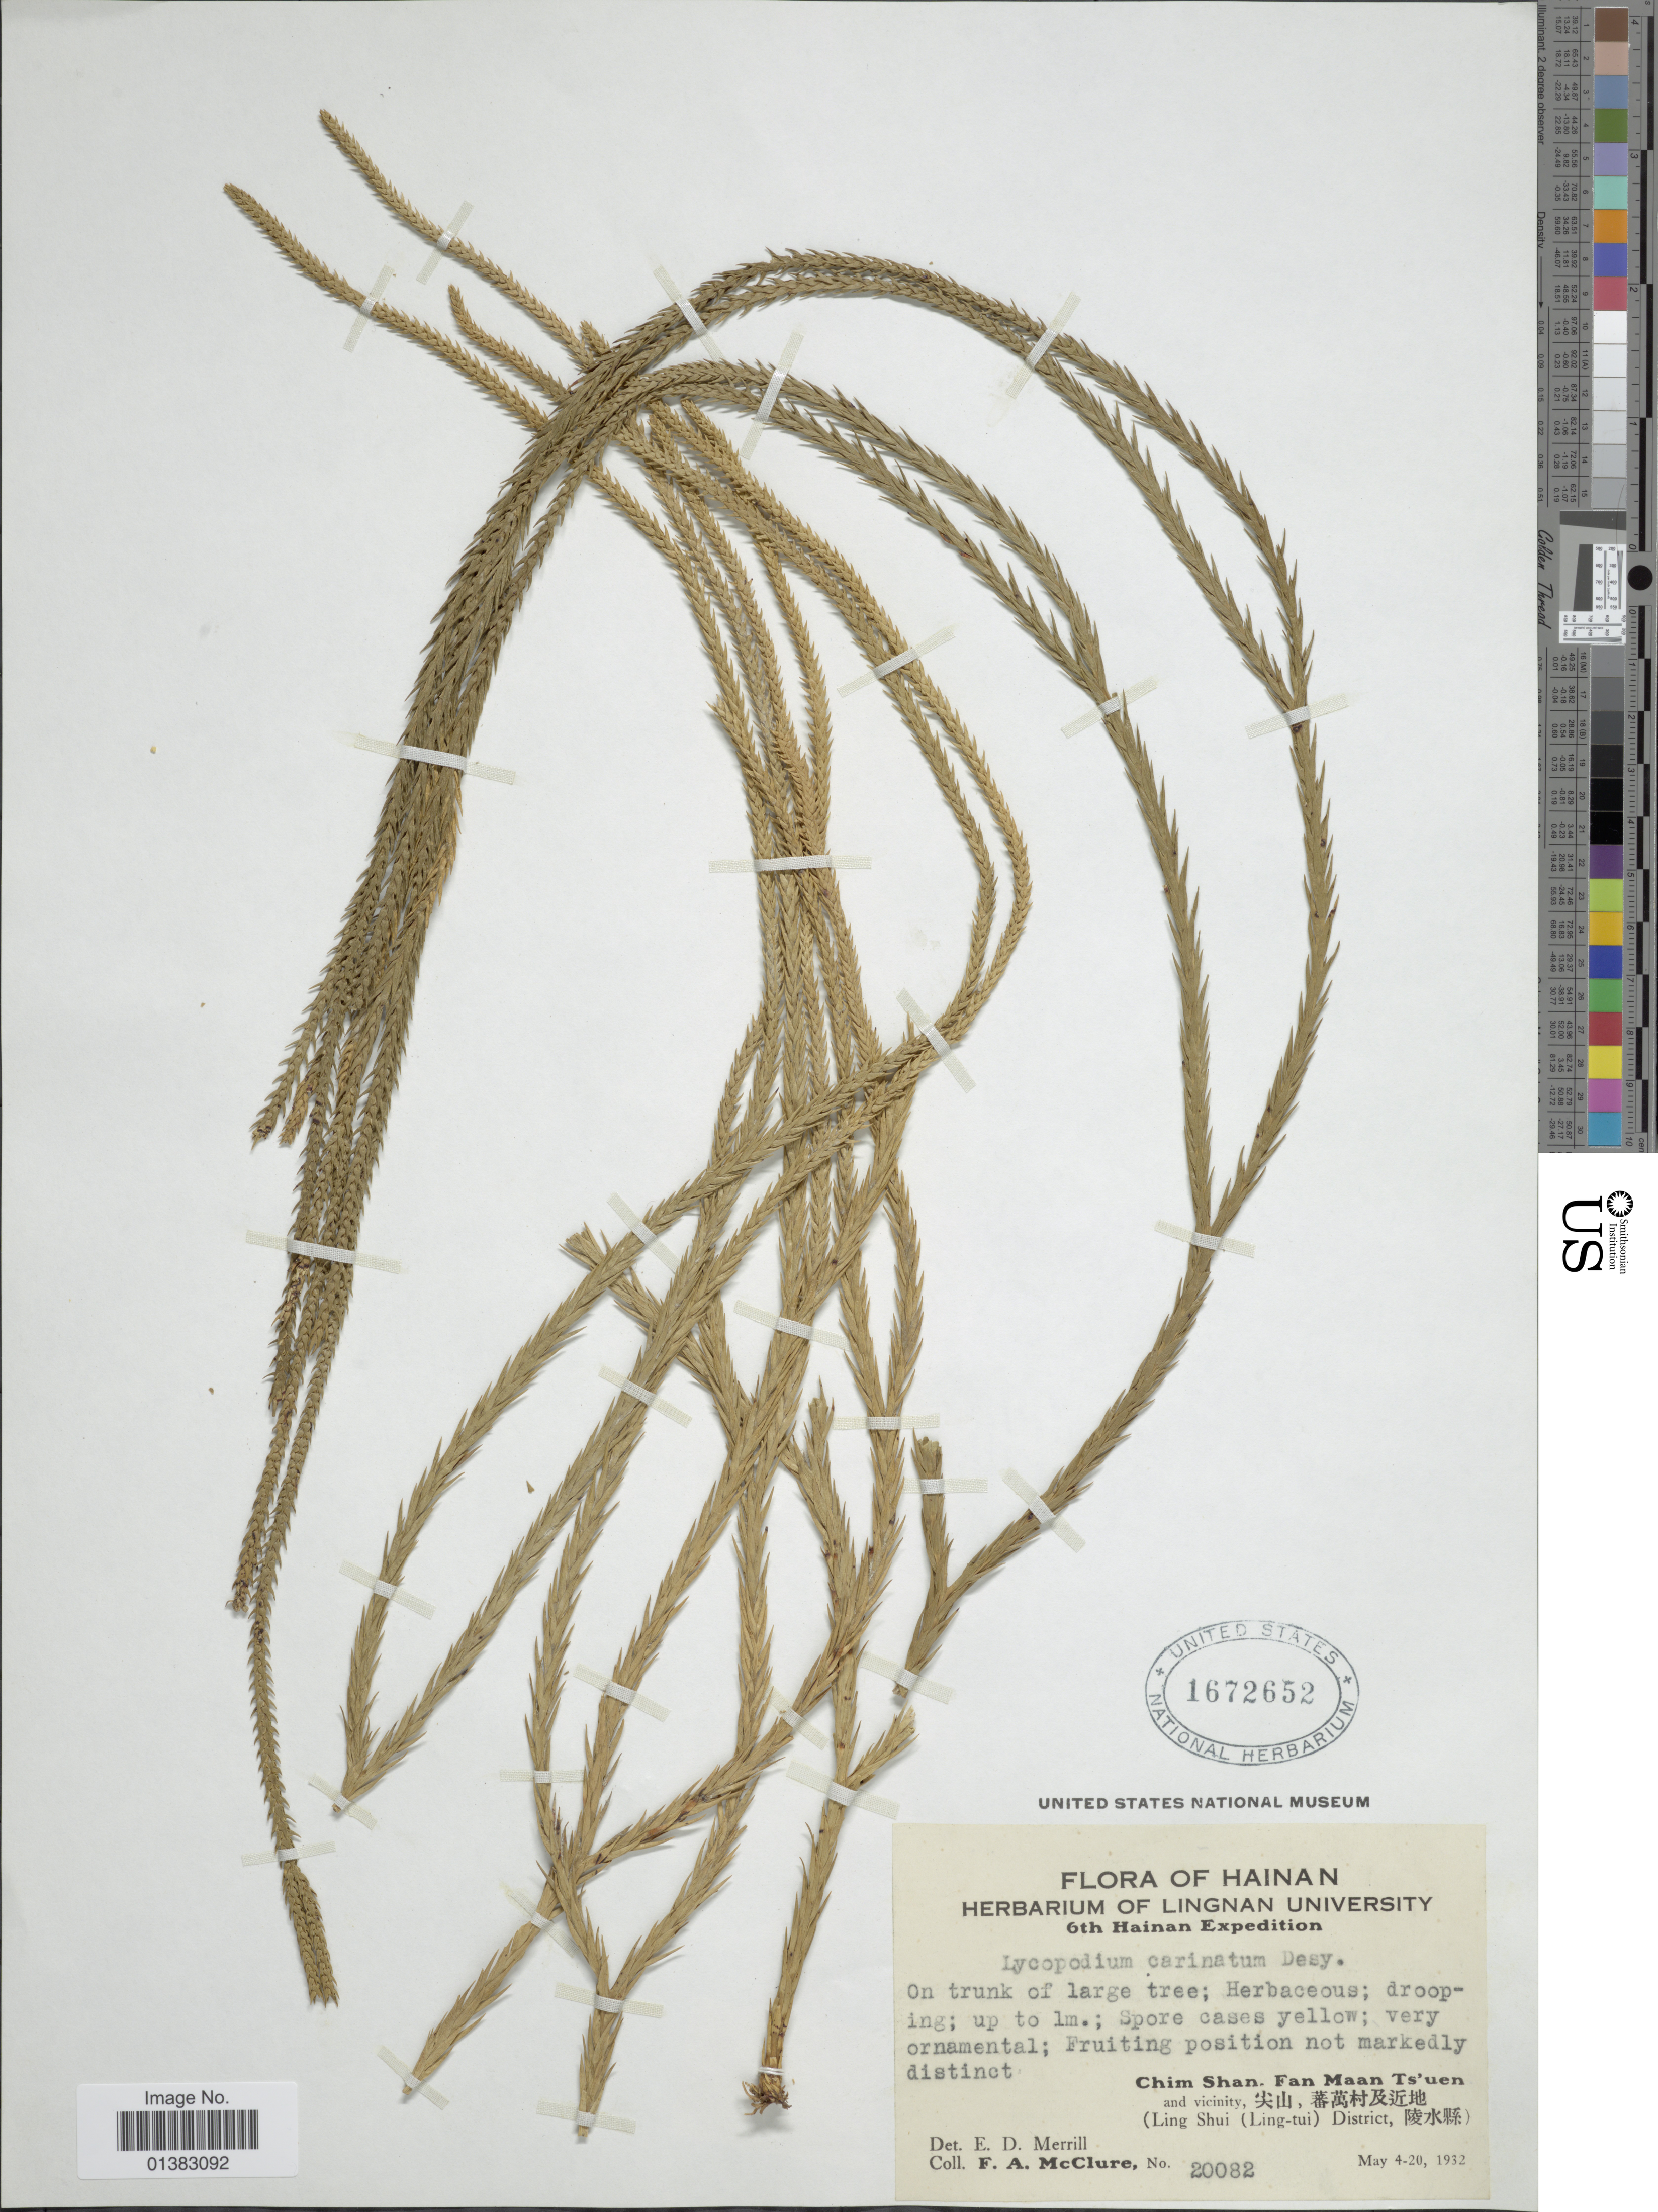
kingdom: Plantae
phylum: Tracheophyta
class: Lycopodiopsida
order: Lycopodiales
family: Lycopodiaceae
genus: Phlegmariurus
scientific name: Phlegmariurus carinatus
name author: (Desv.) Ching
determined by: Field, A. R.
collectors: F. A. McClure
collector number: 20082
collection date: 1932-05-04/1932-05-20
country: China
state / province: Hainan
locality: Lingshui County; near Chim Shan Fan Maan Ts'uen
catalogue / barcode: US 1672652